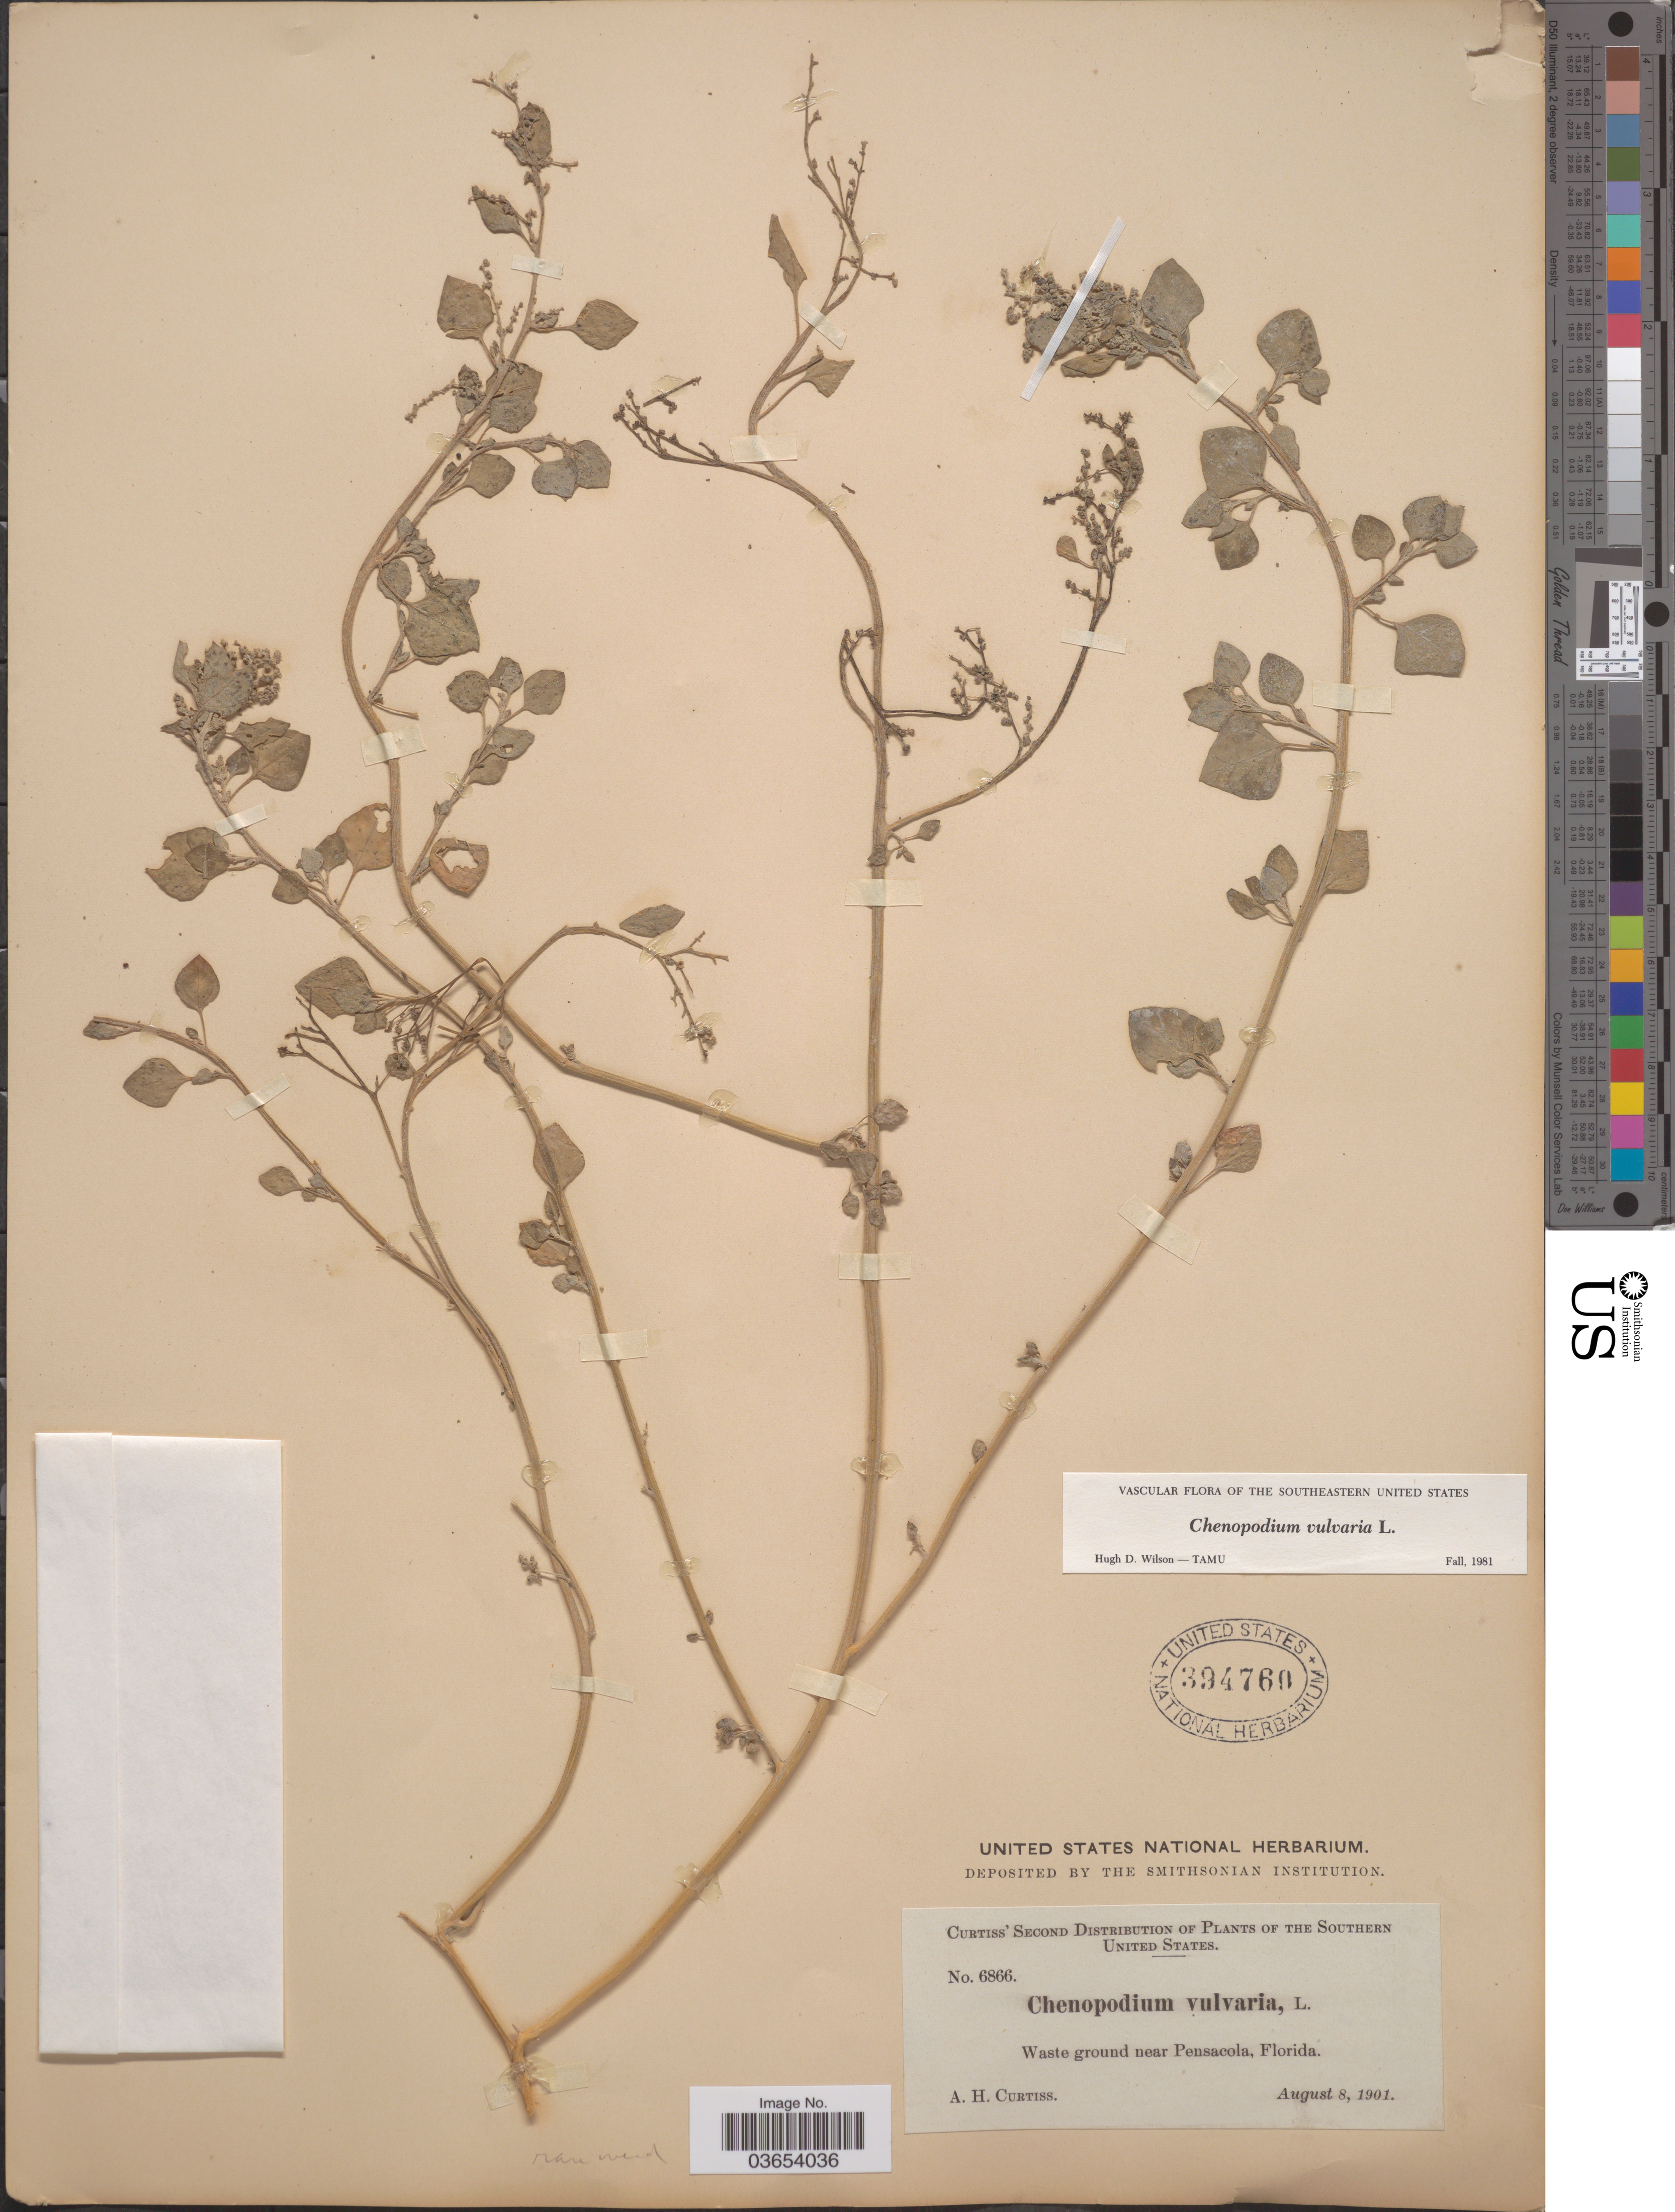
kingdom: Plantae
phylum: Tracheophyta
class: Magnoliopsida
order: Caryophyllales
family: Amaranthaceae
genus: Chenopodium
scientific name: Chenopodium vulvaria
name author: L.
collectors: A. H. Curtiss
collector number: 6866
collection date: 1901-08-08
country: United States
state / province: Florida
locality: Waste ground near Pensacola.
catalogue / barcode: US 394760